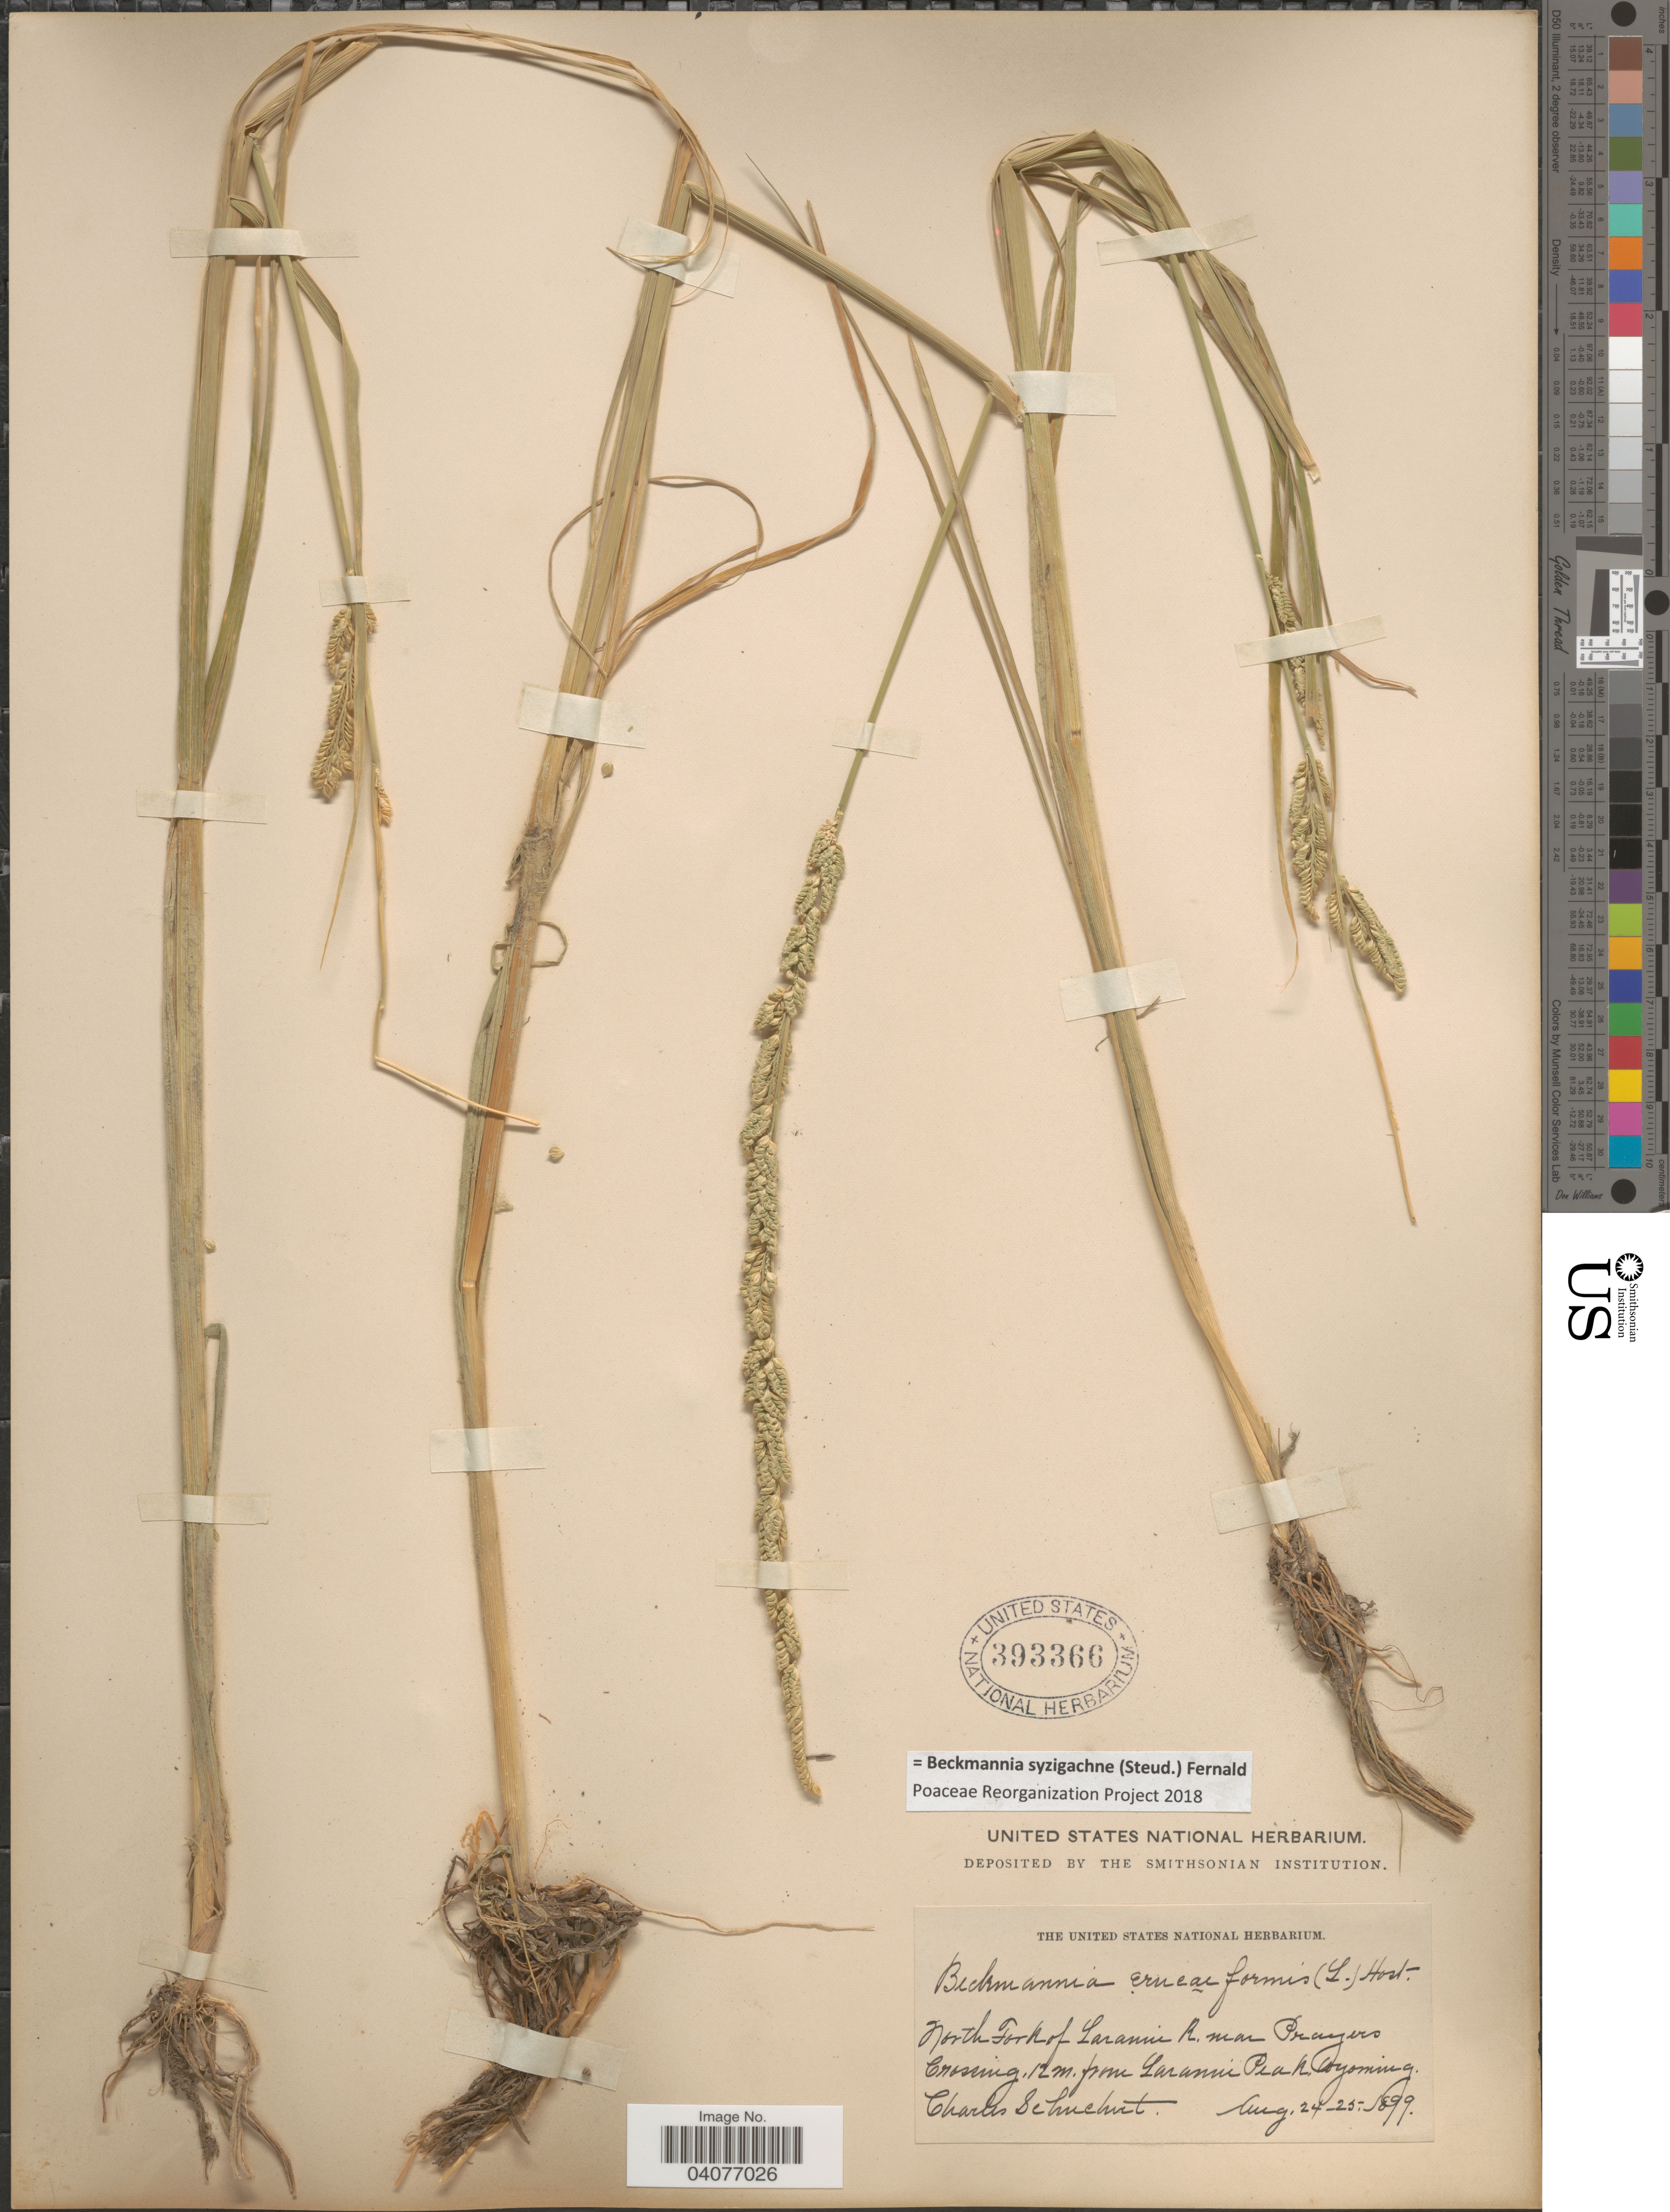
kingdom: Plantae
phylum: Tracheophyta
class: Liliopsida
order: Poales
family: Poaceae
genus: Beckmannia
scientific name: Beckmannia syzigachne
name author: (Steud.) Fernald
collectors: C. Schuchert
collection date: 1899-08-24/1899-08-25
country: United States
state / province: Wyoming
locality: North Fork of Laramie R. near Prayers Crossing, 12m. from Laramie Peak.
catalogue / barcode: US 393366